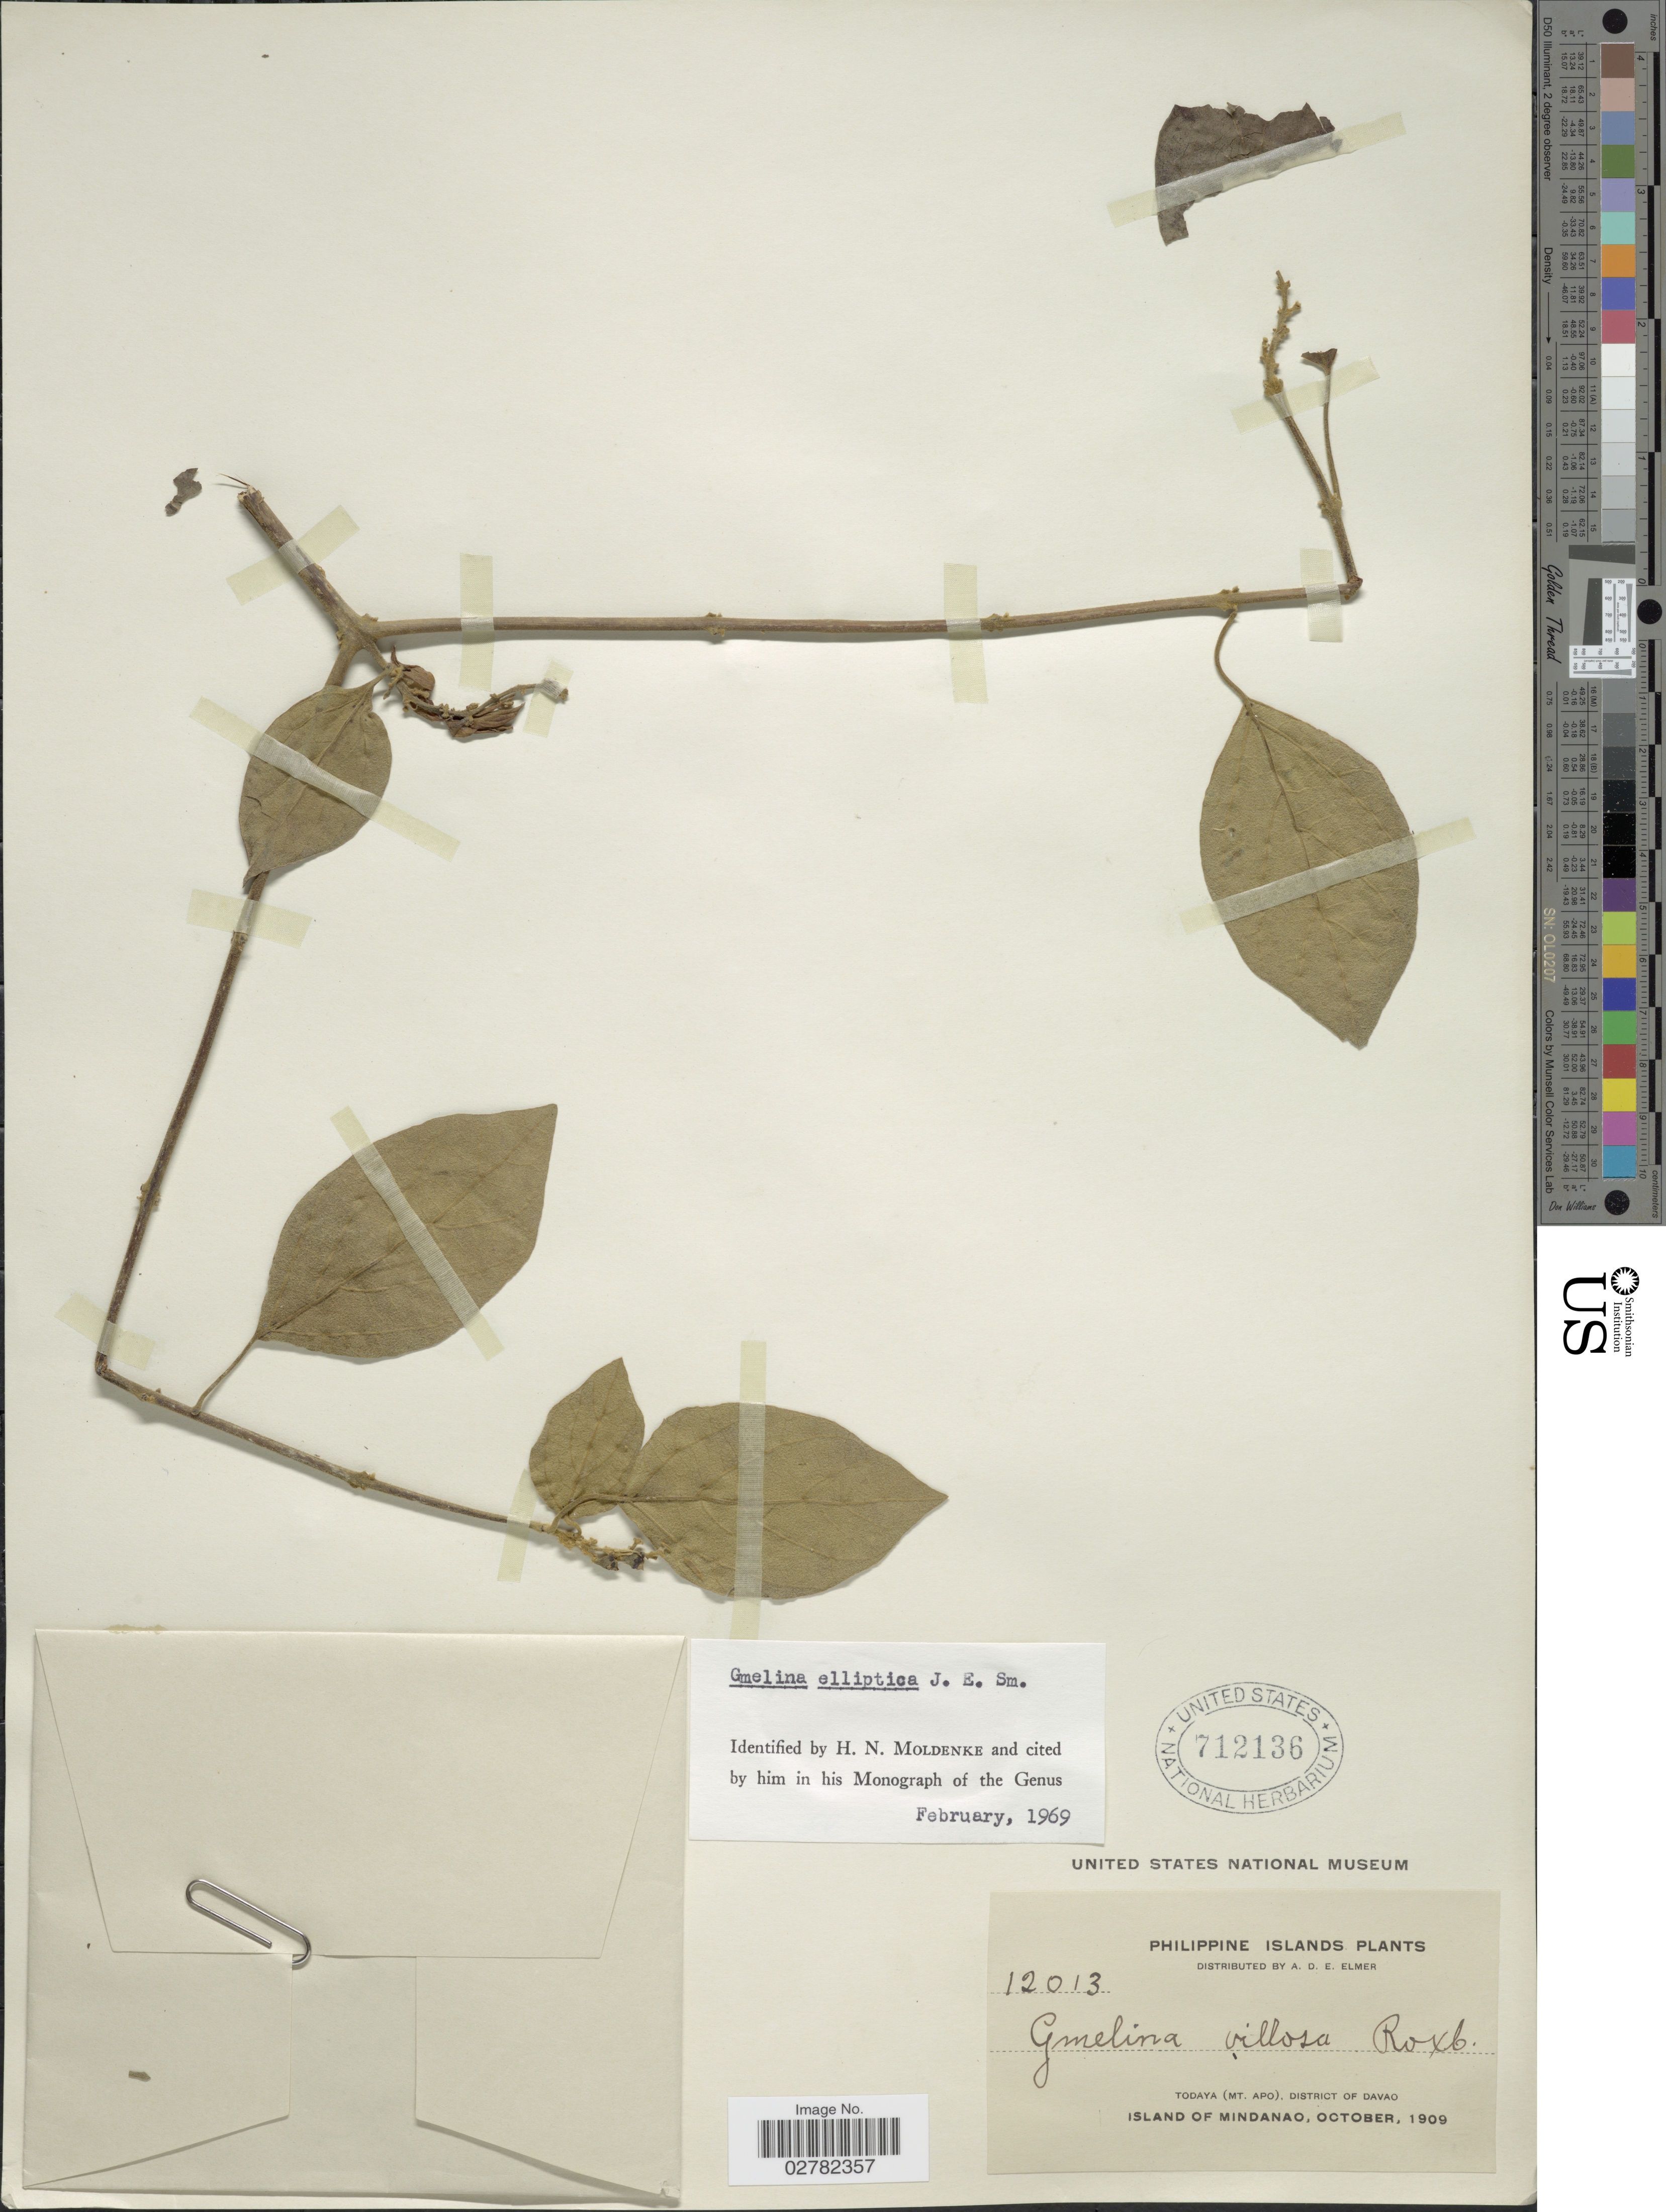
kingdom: Plantae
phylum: Tracheophyta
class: Magnoliopsida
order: Lamiales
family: Lamiaceae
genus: Gmelina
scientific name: Gmelina elliptica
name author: Sm.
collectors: A. D. E. Elmer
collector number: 12013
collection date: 1909-10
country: Philippines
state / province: Davao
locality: Todaya (Mt. Apo), District of Davao, Island of Mindanao.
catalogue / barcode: US 712136